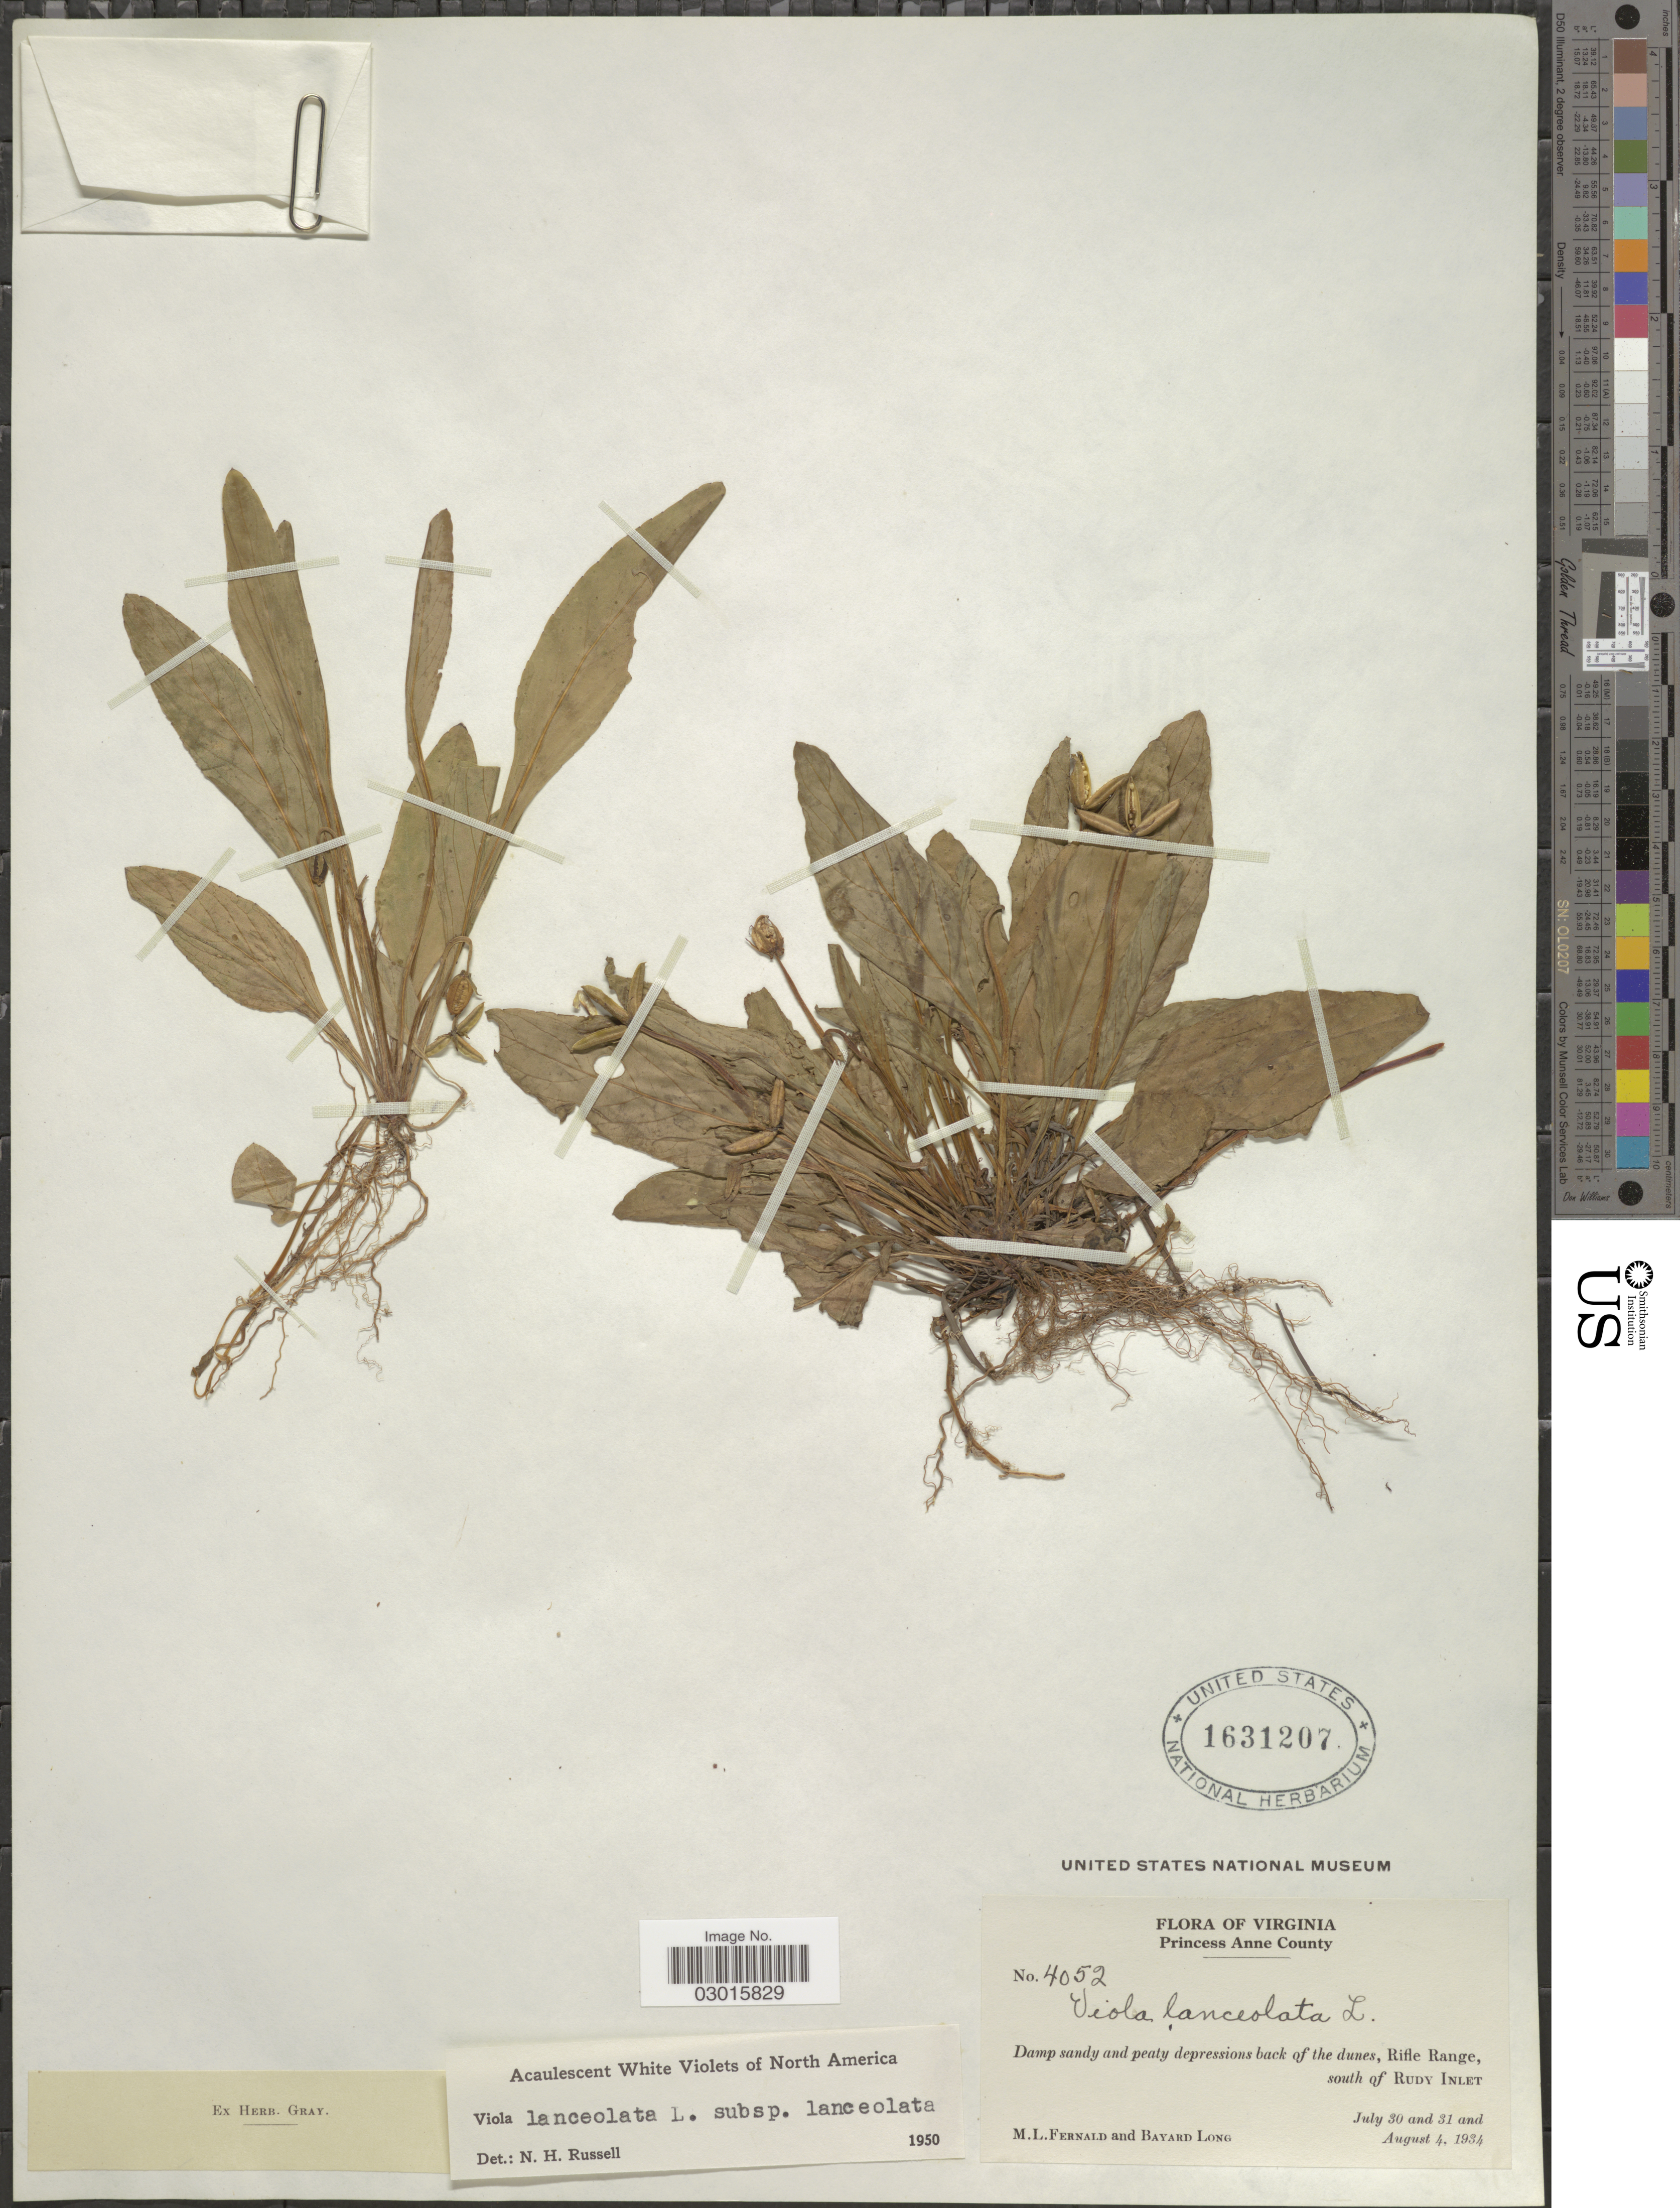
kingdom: Plantae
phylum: Tracheophyta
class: Magnoliopsida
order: Malpighiales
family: Violaceae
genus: Viola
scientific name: Viola lanceolata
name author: L.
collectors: M. L. Fernald & B. Long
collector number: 4052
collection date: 1934-07-30/1934-08-04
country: United States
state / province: Virginia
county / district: City of Virginia Beach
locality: Princess Anne (=historic county name)County, Rifle Range, south of Rudy Inlet.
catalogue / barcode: US 1631207